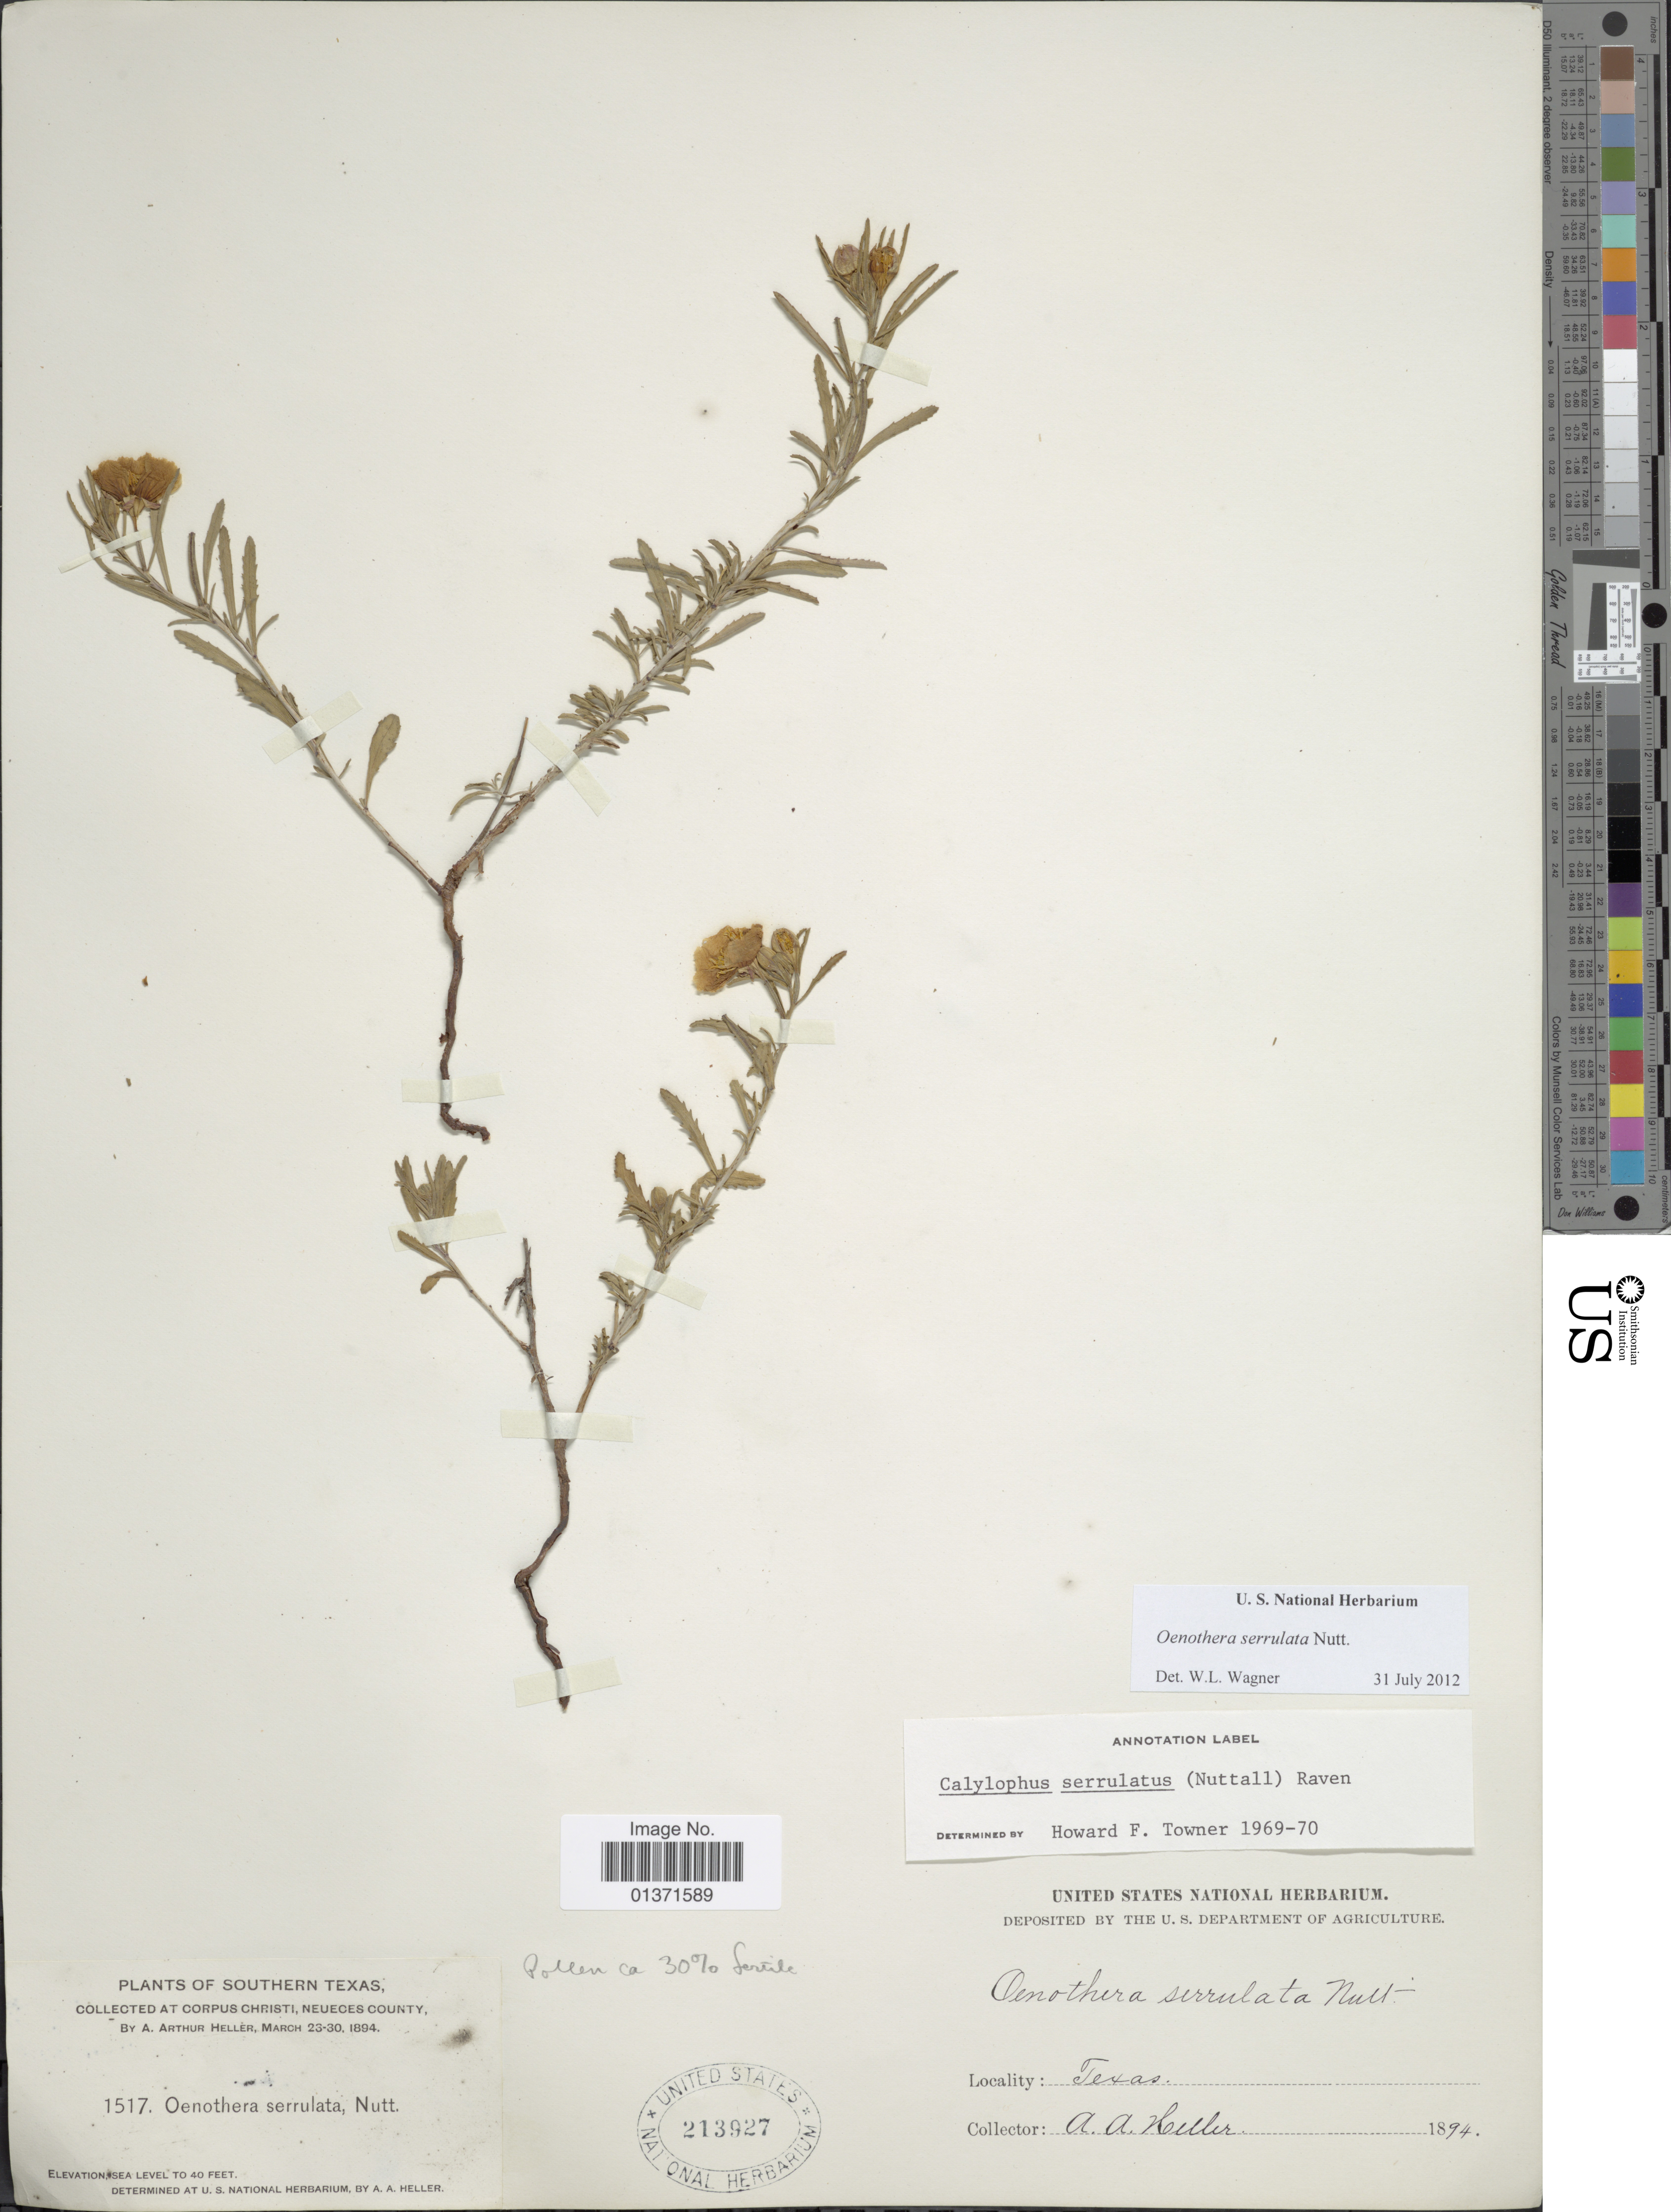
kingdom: Plantae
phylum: Tracheophyta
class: Magnoliopsida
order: Myrtales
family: Onagraceae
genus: Oenothera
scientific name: Oenothera serrulata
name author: Nutt.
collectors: A. A. Heller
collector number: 1517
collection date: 1894-03-23/1894-03-30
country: United States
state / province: Texas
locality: Southern Texas, at Corpus Christi, Neueces County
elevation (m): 12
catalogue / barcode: US 213927